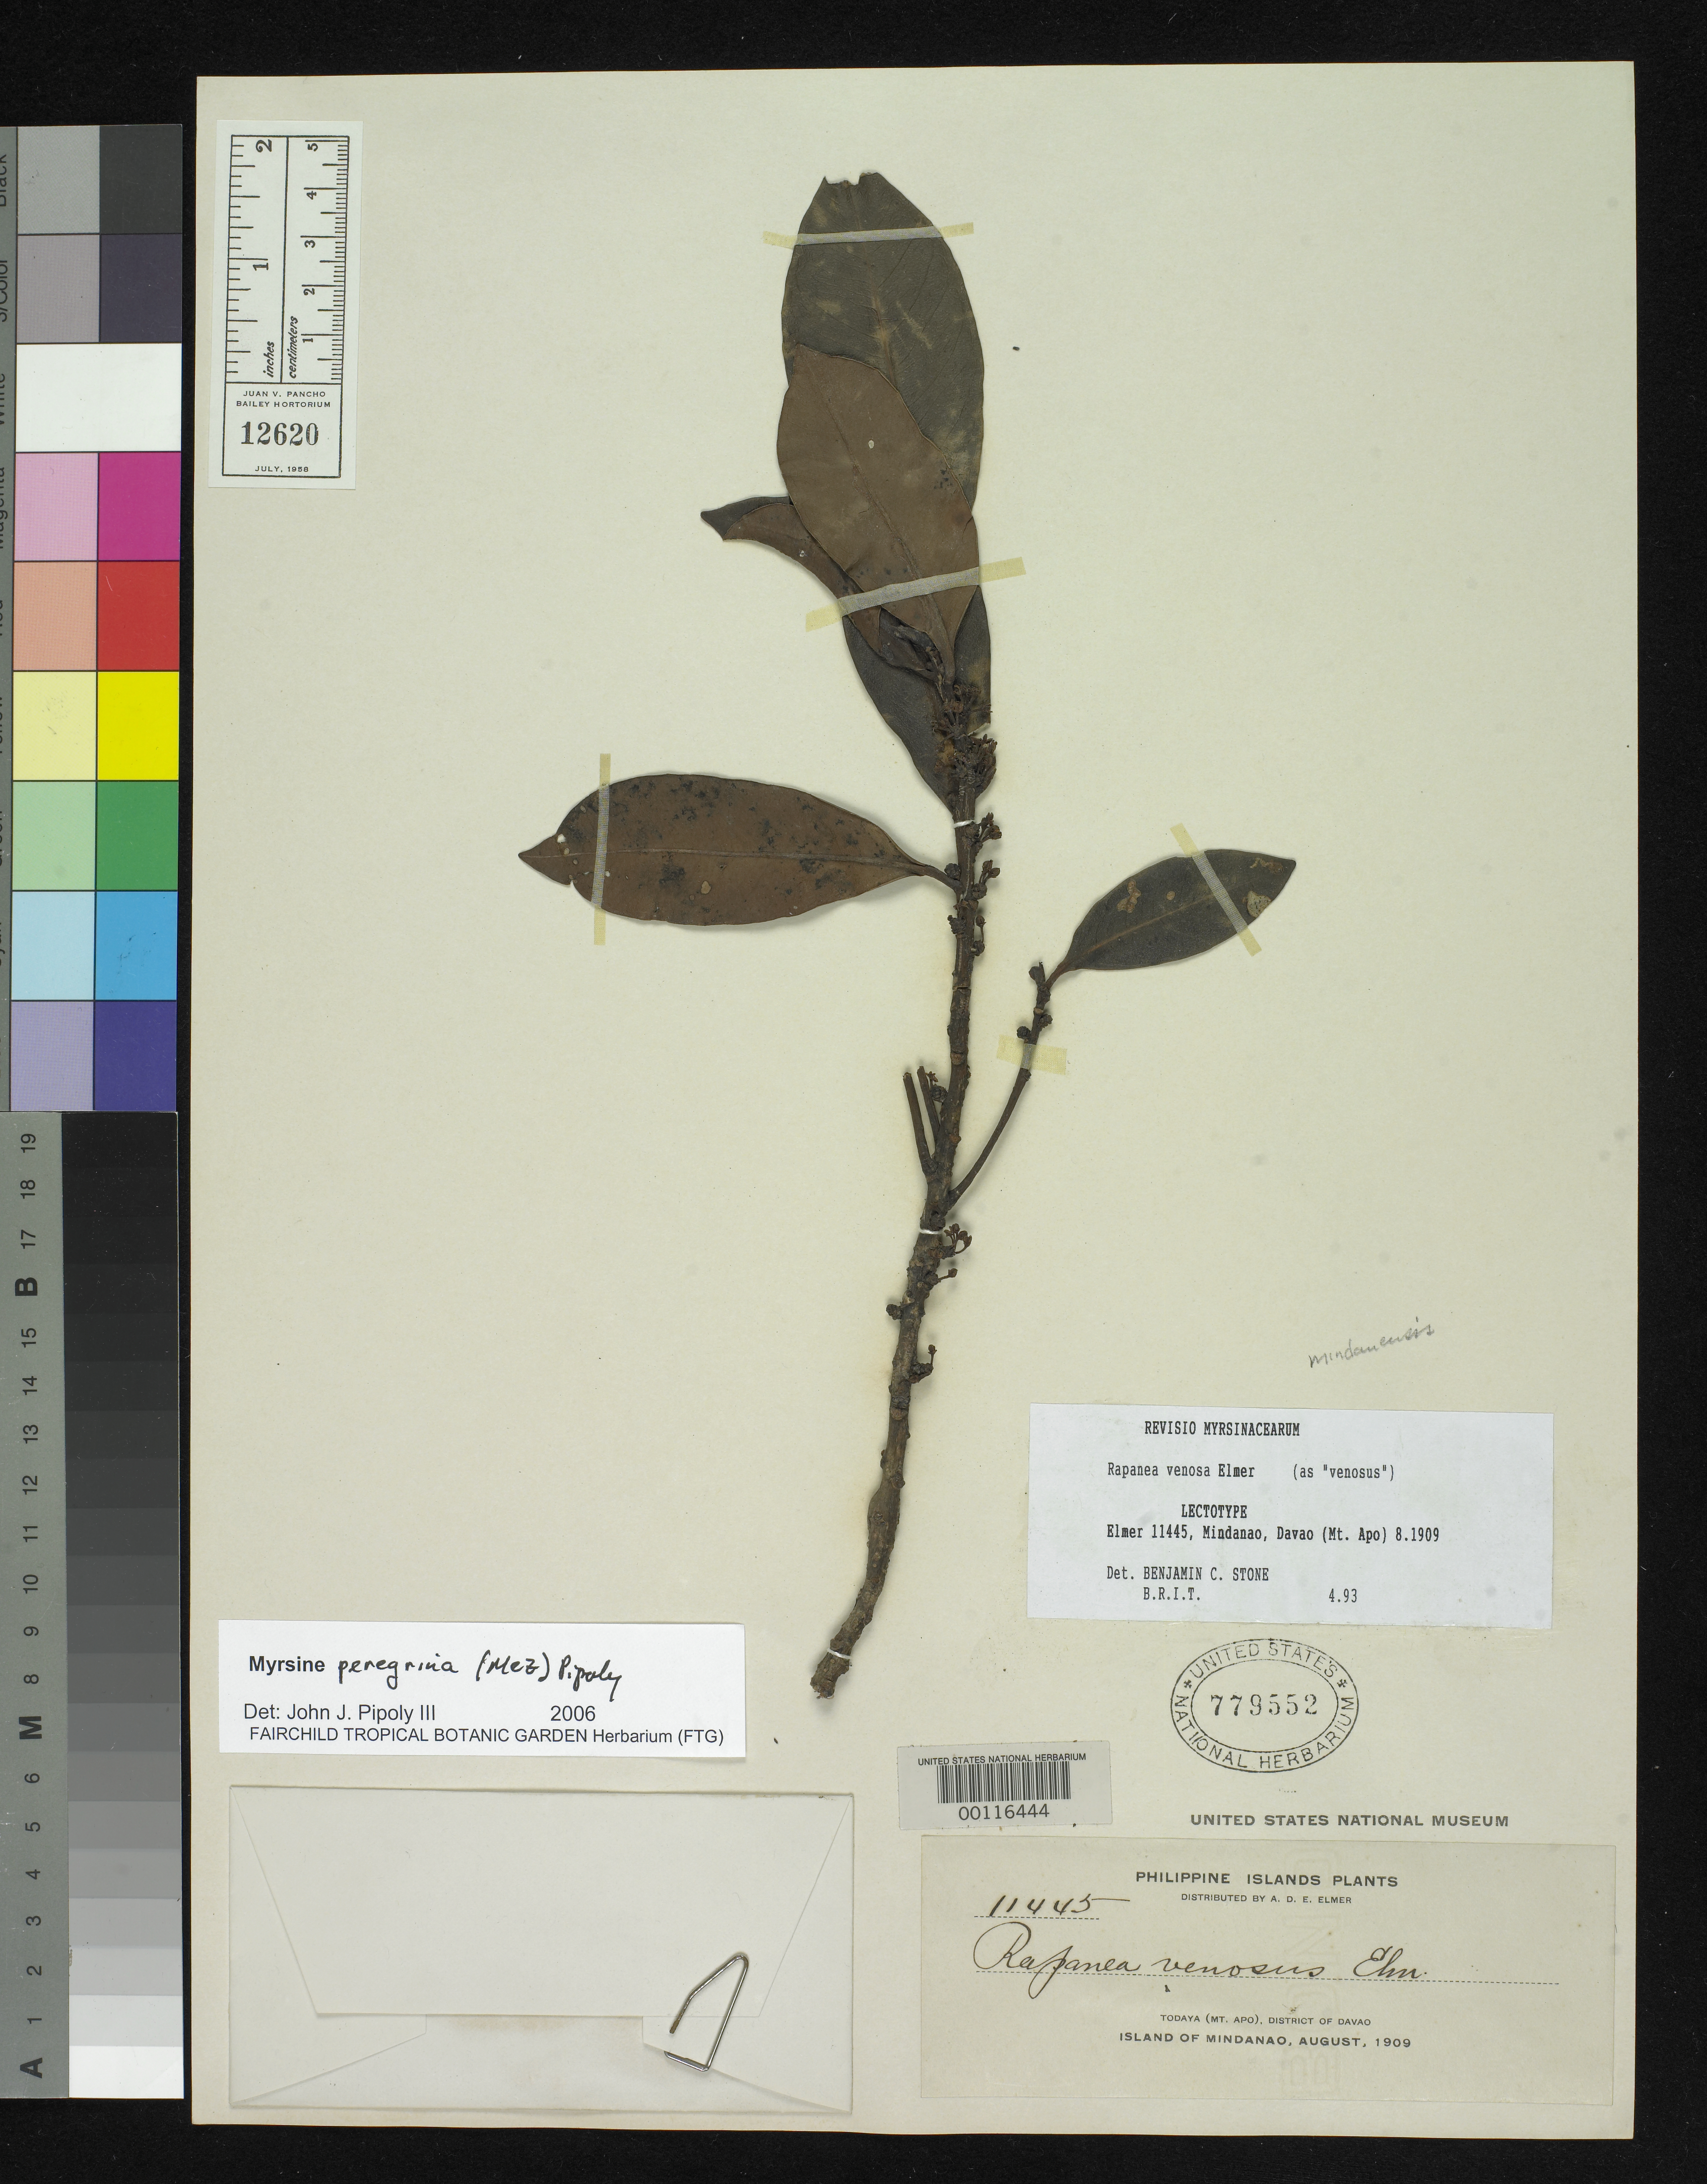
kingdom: Plantae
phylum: Tracheophyta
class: Magnoliopsida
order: Ericales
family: Primulaceae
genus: Rapanea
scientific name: Rapanea venosus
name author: Elmer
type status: Isotype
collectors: A. D. E. Elmer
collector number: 11445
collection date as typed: Aug 1909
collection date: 1909-08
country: Philippines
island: Mindanao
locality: Todaya (Mt. Apo), District of Davao.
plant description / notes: Non Rapanea venosa (A. DC.) Mez 1902.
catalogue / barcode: US 779552